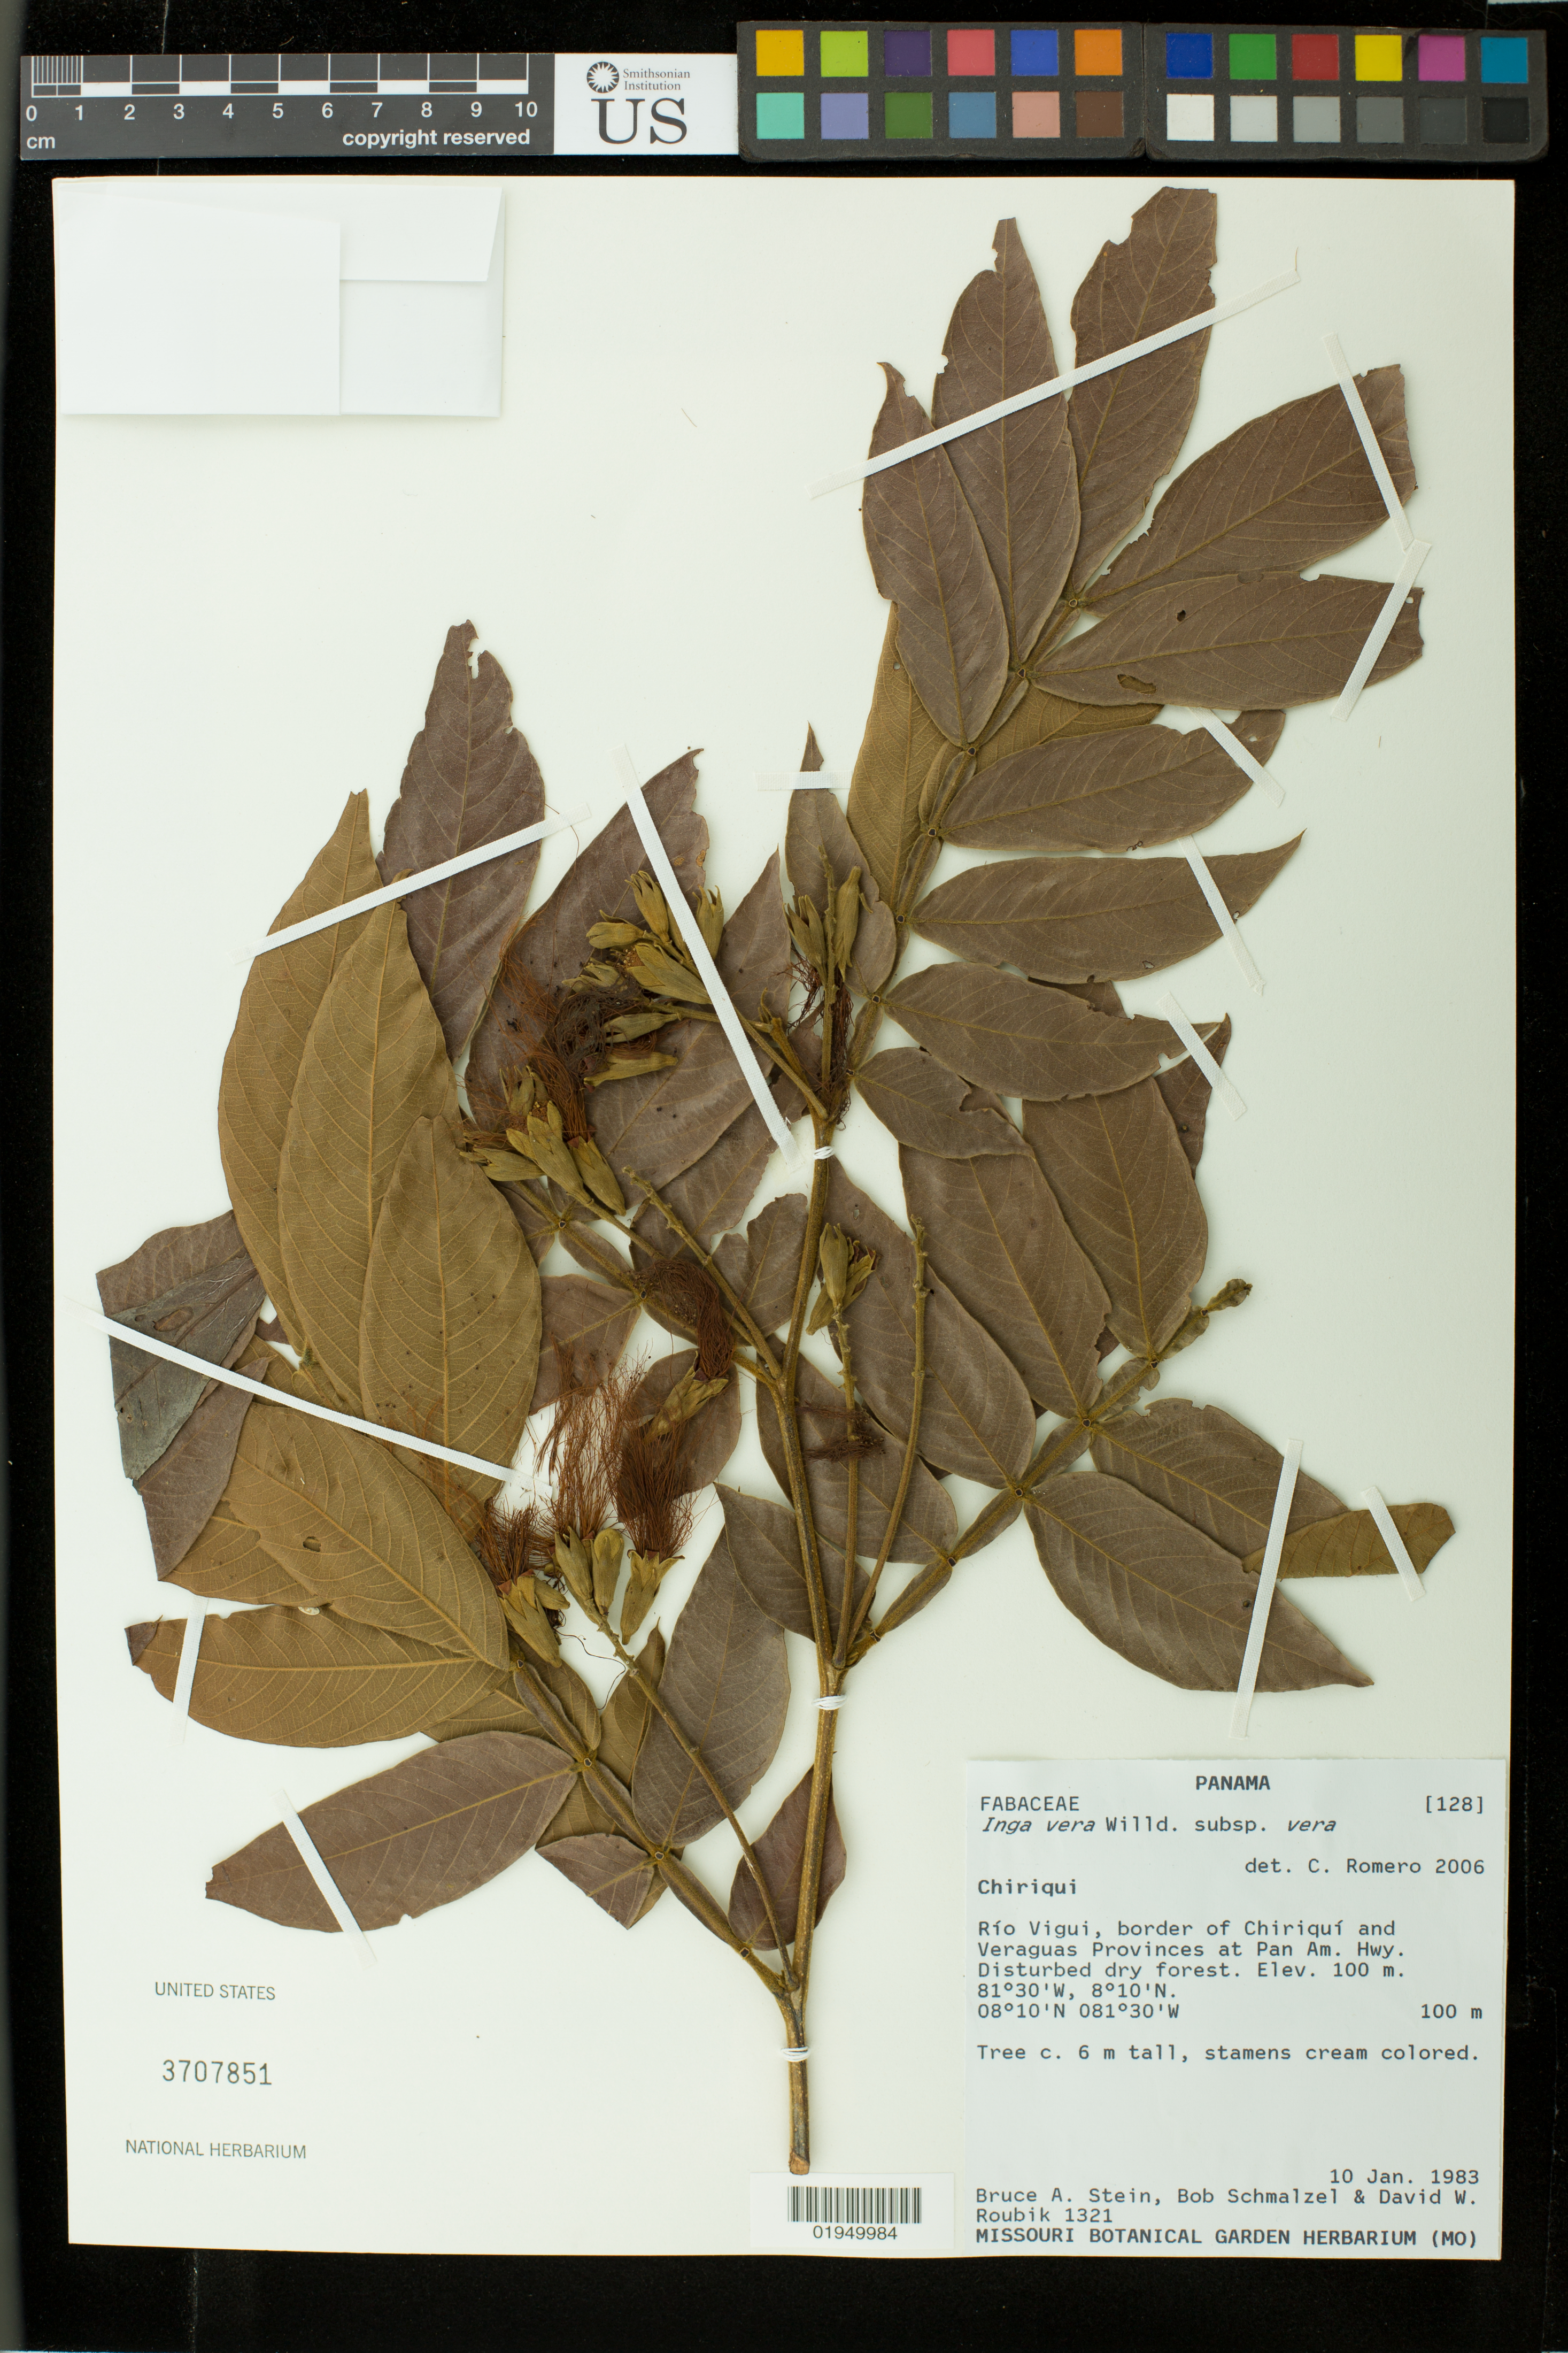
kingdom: Plantae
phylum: Tracheophyta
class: Magnoliopsida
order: Fabales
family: Fabaceae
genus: Inga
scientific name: Inga vera subsp. vera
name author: Willd.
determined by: Romero de T., C.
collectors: B. A. Stein, R. Schmalzel & D. Roubik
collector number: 1321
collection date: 1983-01-10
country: Panama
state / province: Chiriqui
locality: Rio Vigui, border of Chiriqui and Veraguas Provinces at Pan Am. Hwy.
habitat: Disturbed dry forest.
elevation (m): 100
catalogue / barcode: US 3707851